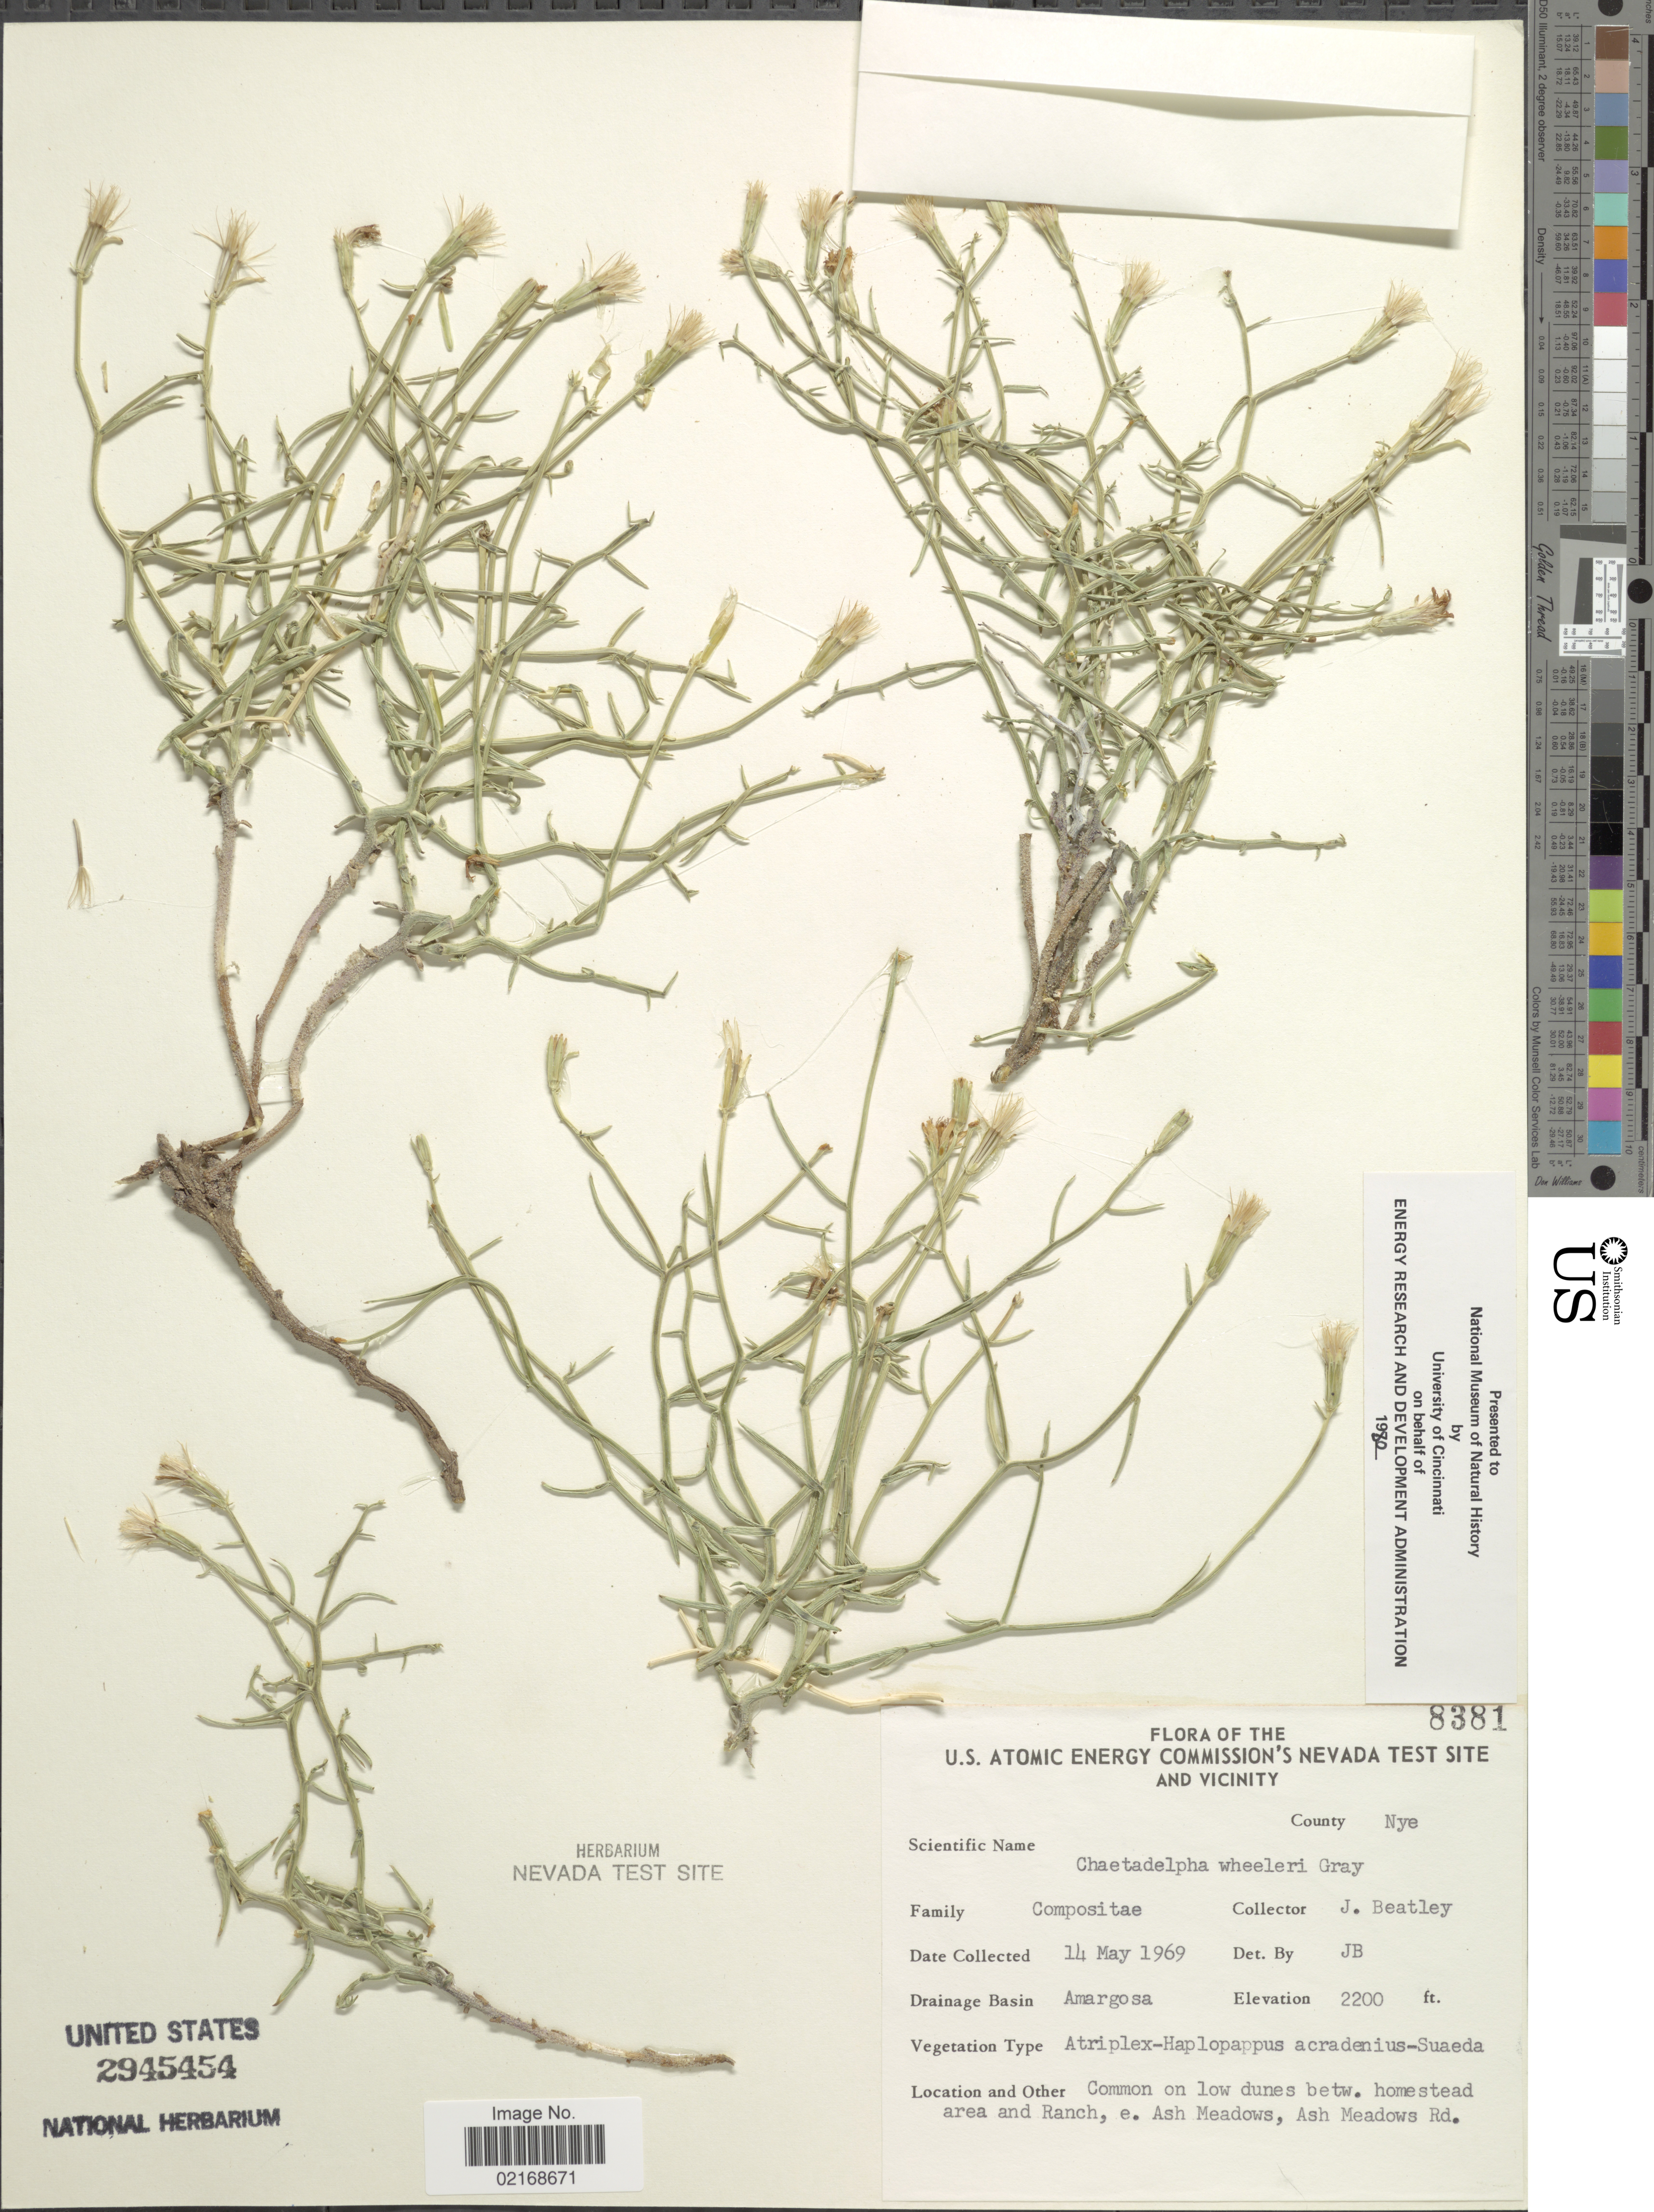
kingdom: Plantae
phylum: Tracheophyta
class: Magnoliopsida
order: Asterales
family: Asteraceae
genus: Chaetadelpha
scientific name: Chaetadelpha wheeleri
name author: A. Gray ex S. Watson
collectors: J. C. Beatley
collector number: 8381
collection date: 1969-05-14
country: United States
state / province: Nevada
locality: U.S. Atomic Energy Commission's Nevada Test Site and Vicinity, Drainage Basin: Amargosa, low dunes betw. homestead area and Ranch, e. Ash Meadow, Ash Meadow Rd., County: Nye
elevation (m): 671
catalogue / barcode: US 2945454